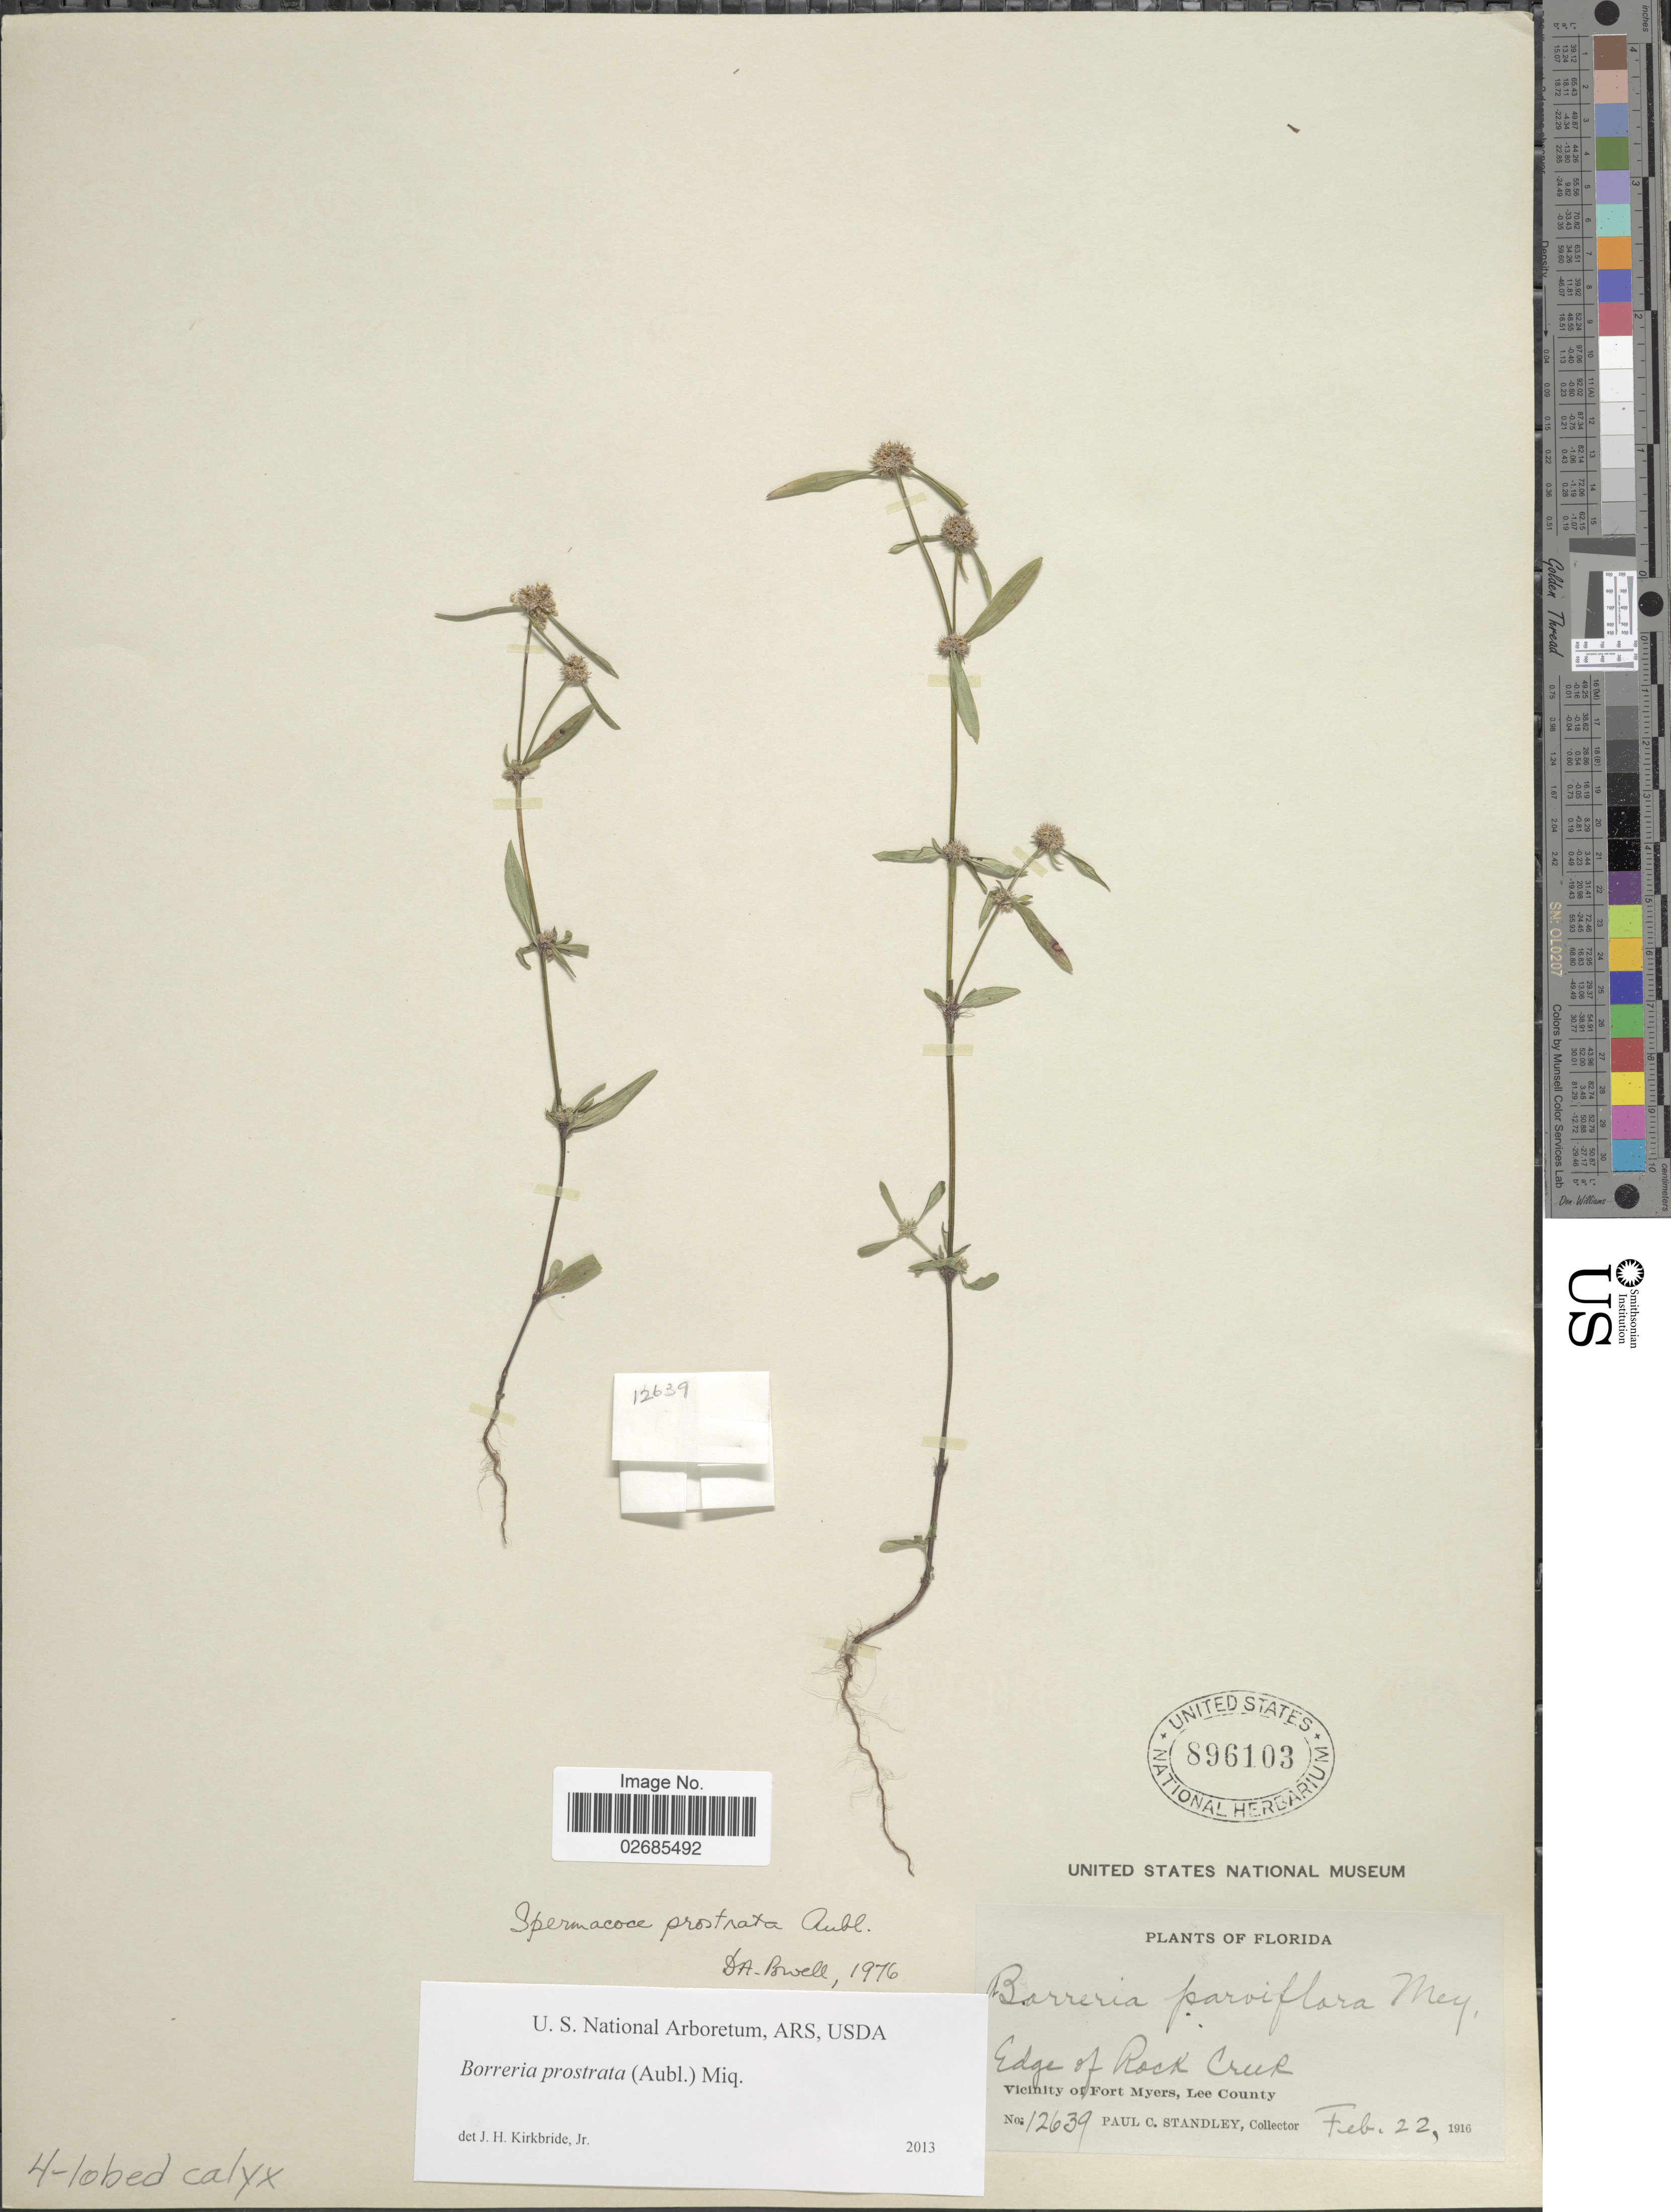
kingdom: Plantae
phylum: Tracheophyta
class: Magnoliopsida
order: Gentianales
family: Rubiaceae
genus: Borreria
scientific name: Borreria prostrata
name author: (Aubl.) Miq.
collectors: P. C. Standley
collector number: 12639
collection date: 1916-02-22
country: United States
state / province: Florida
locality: Edge of Rock Creek. Vicinity of Fort Myers, Lee County.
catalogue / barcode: US 896103